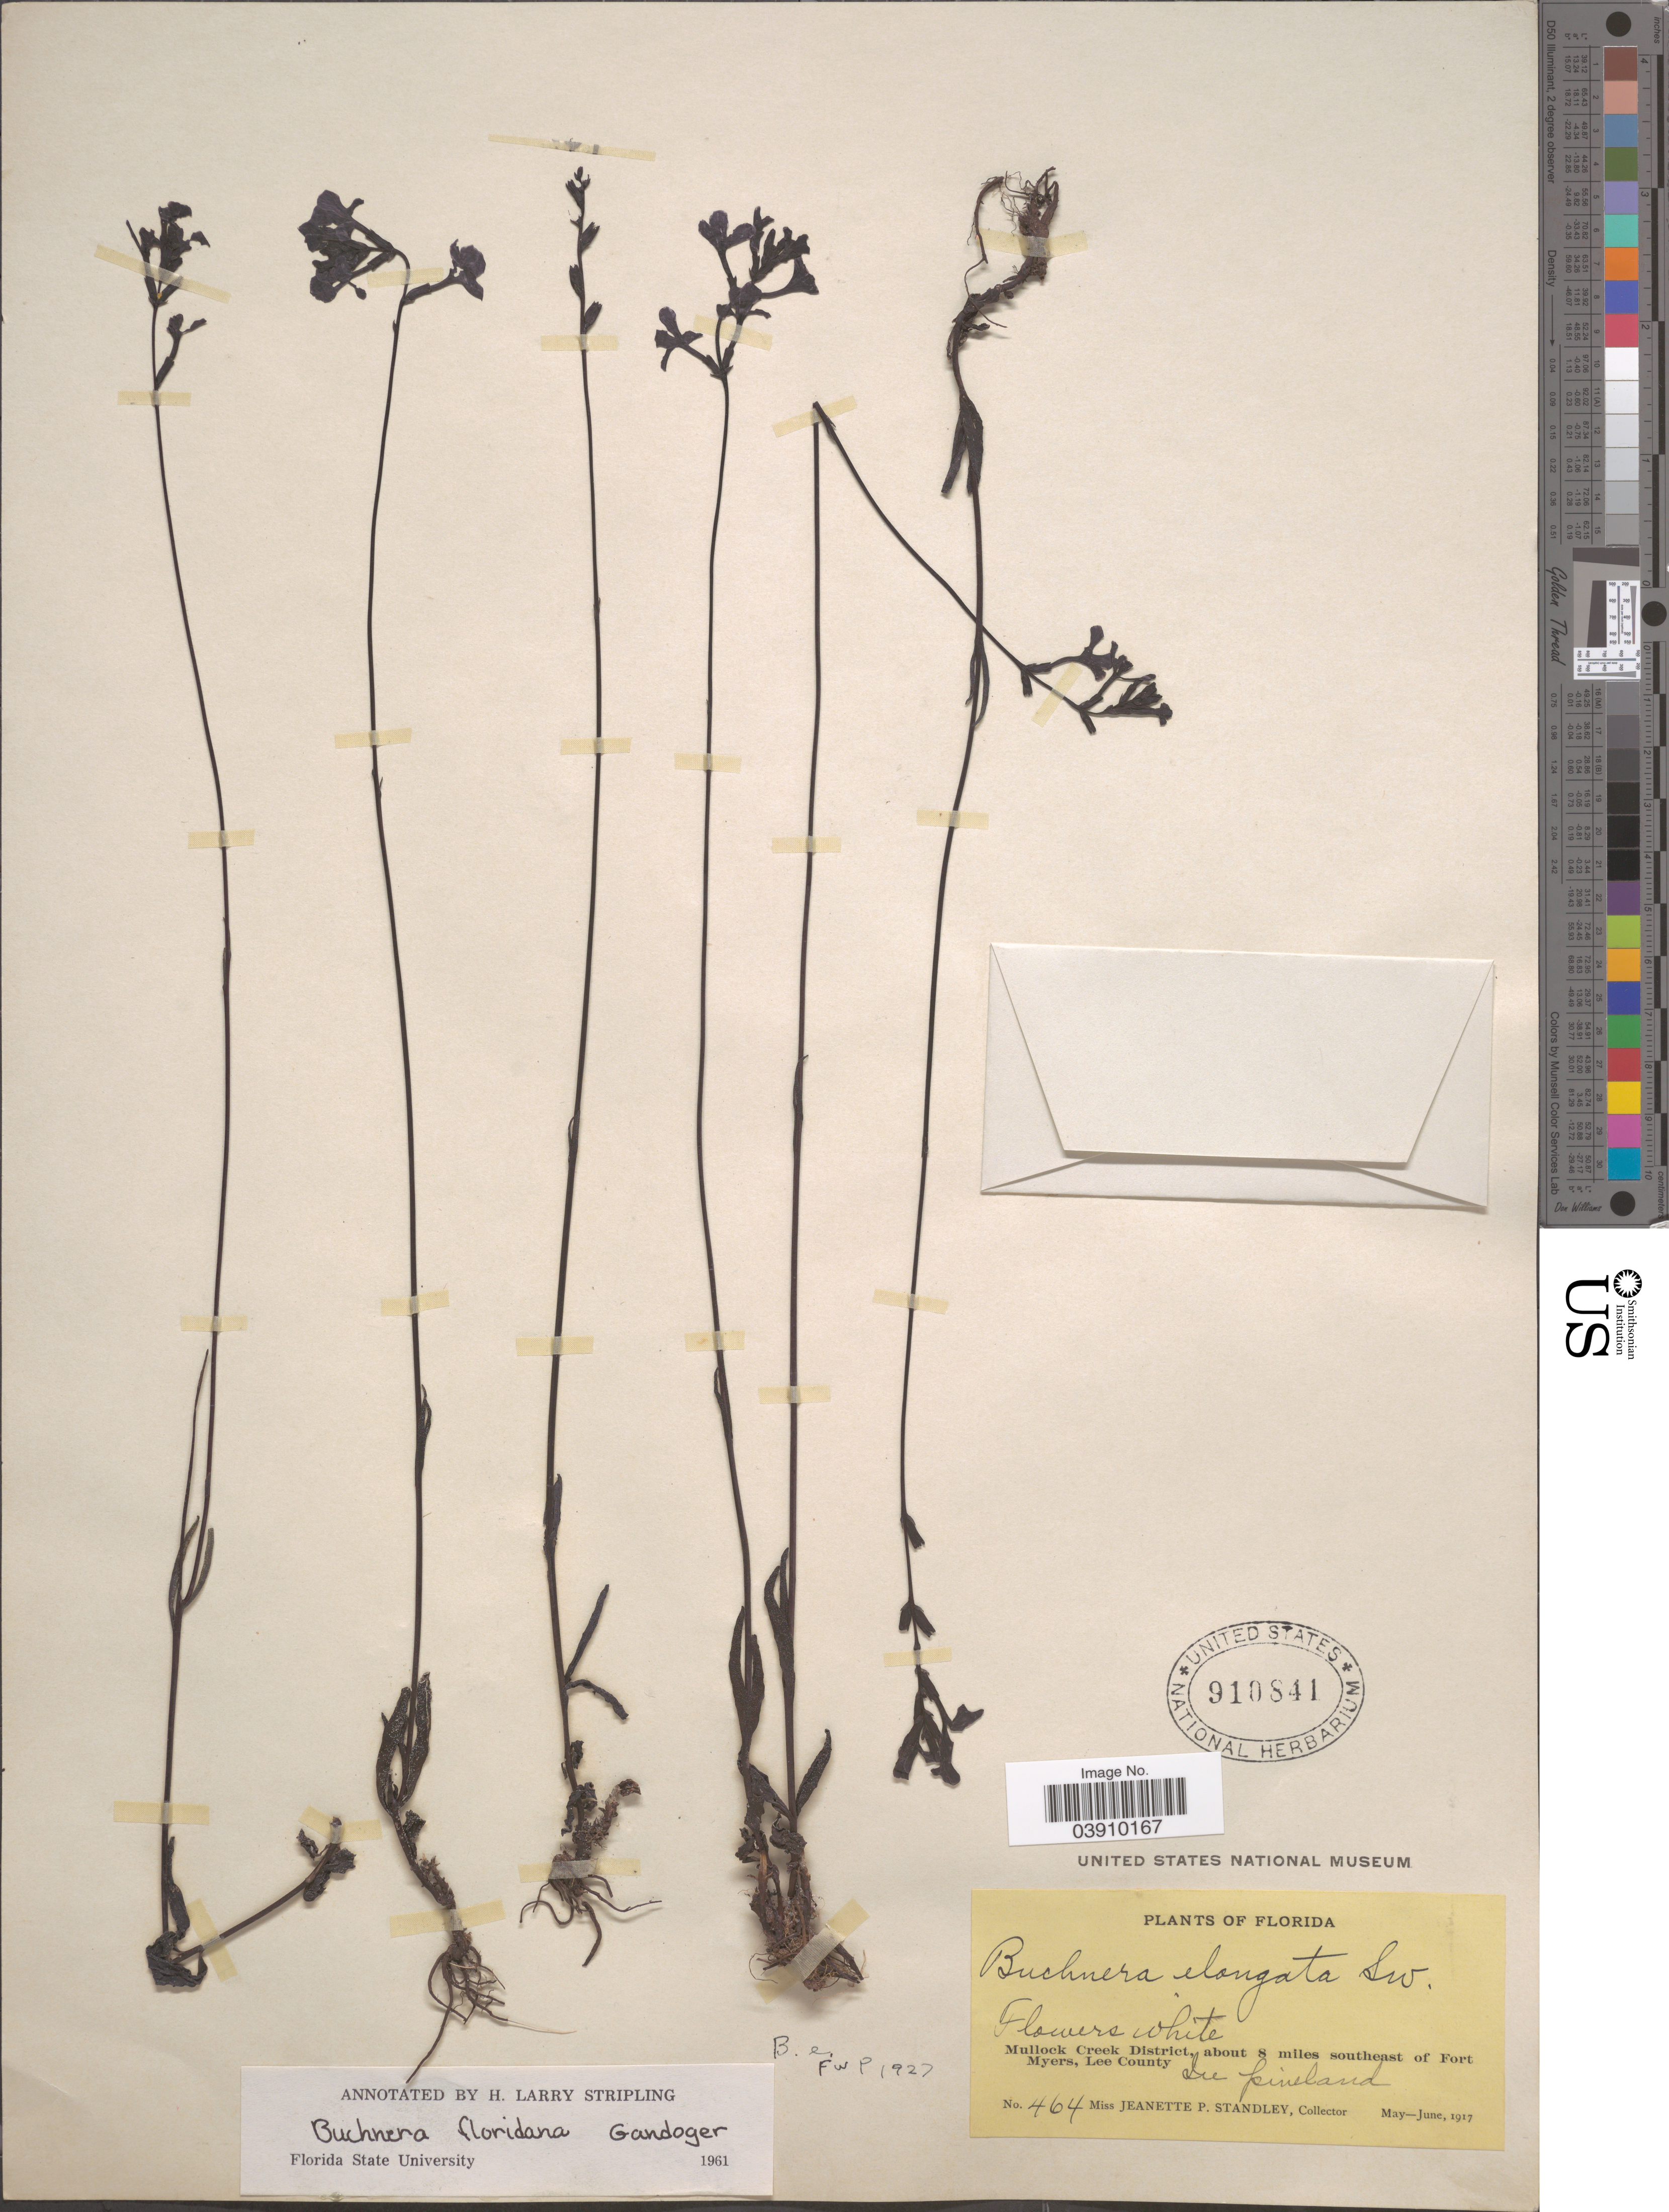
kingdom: Plantae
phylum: Tracheophyta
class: Magnoliopsida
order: Lamiales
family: Orobanchaceae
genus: Buchnera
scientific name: Buchnera floridana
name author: Gand.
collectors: J. P. Standley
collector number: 464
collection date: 1917-05/1917-06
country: United States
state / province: Florida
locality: Mullock Creek District, about 8 miles southeast of Fort Myers, Lee County.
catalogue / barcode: US 910841